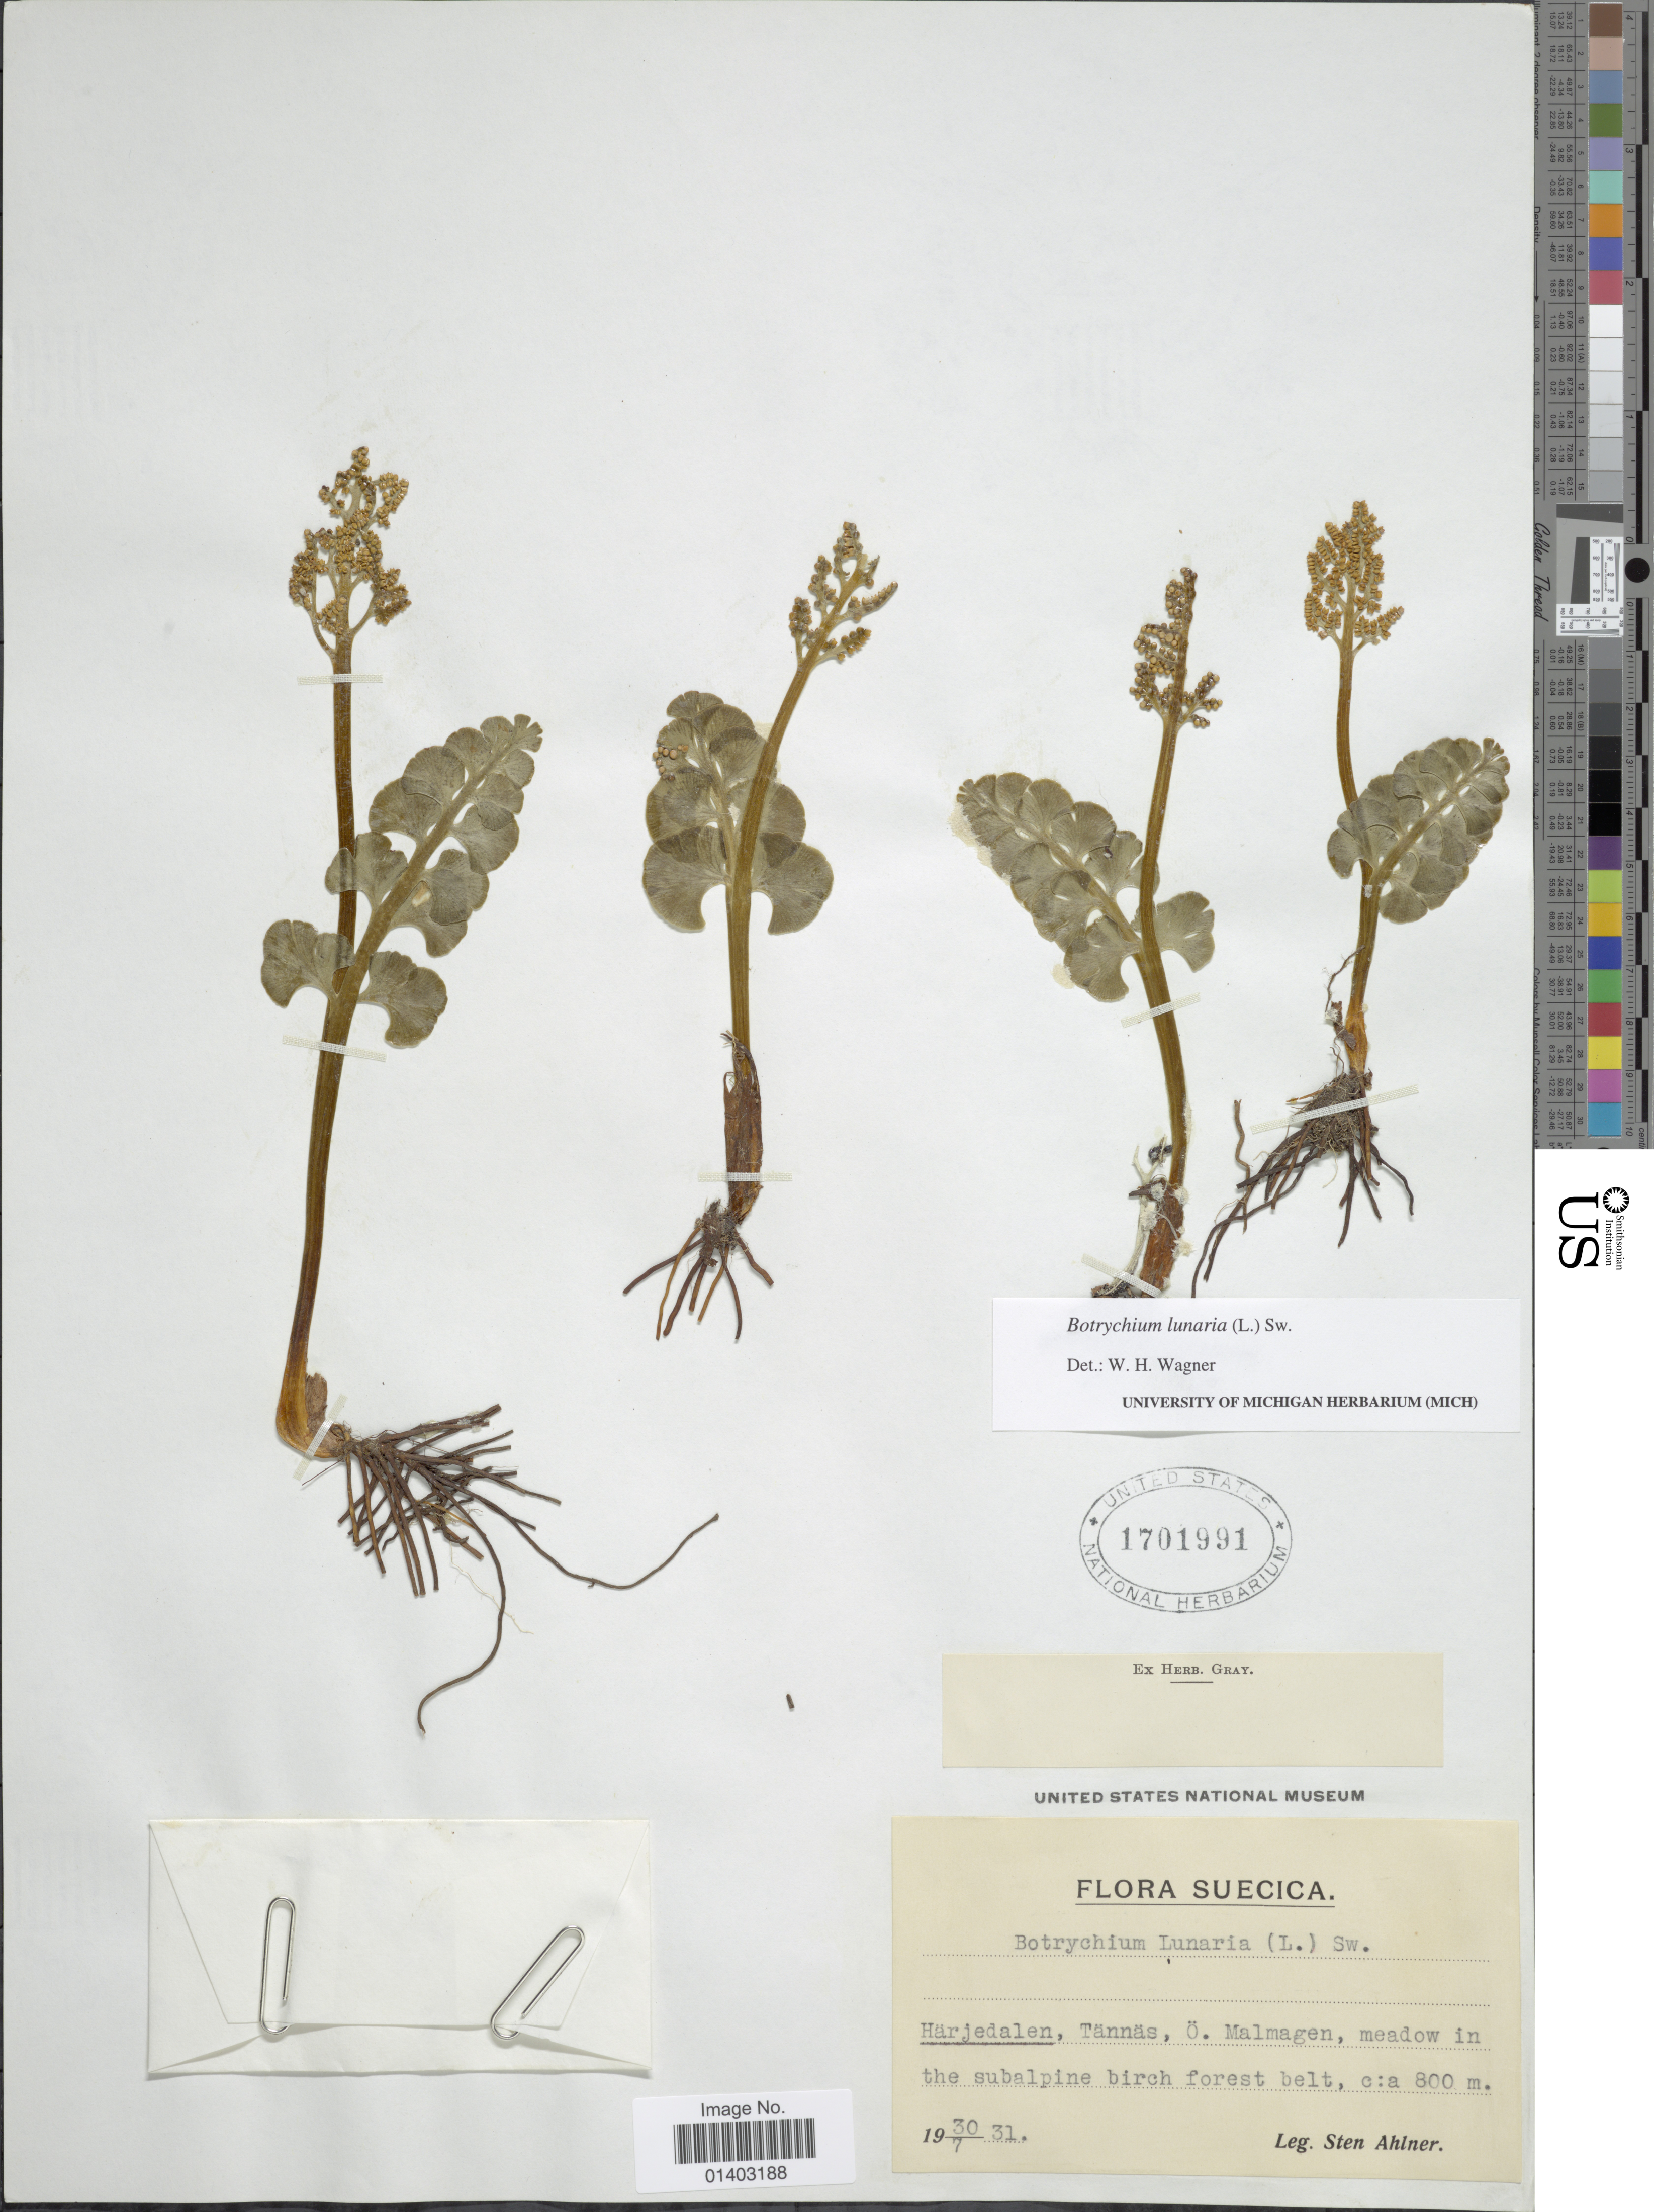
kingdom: Plantae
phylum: Tracheophyta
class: Polypodiopsida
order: Ophioglossales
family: Ophioglossaceae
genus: Botrychium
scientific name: Botrychium lunaria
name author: (L.) Sw.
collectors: S. Ahlner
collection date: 1931-07-30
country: Sweden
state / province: Jamtland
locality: Härjedälen, Tännäs, ö mMalmagen, meadow in the subalpine birch forest belt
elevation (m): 800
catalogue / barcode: US 1701991